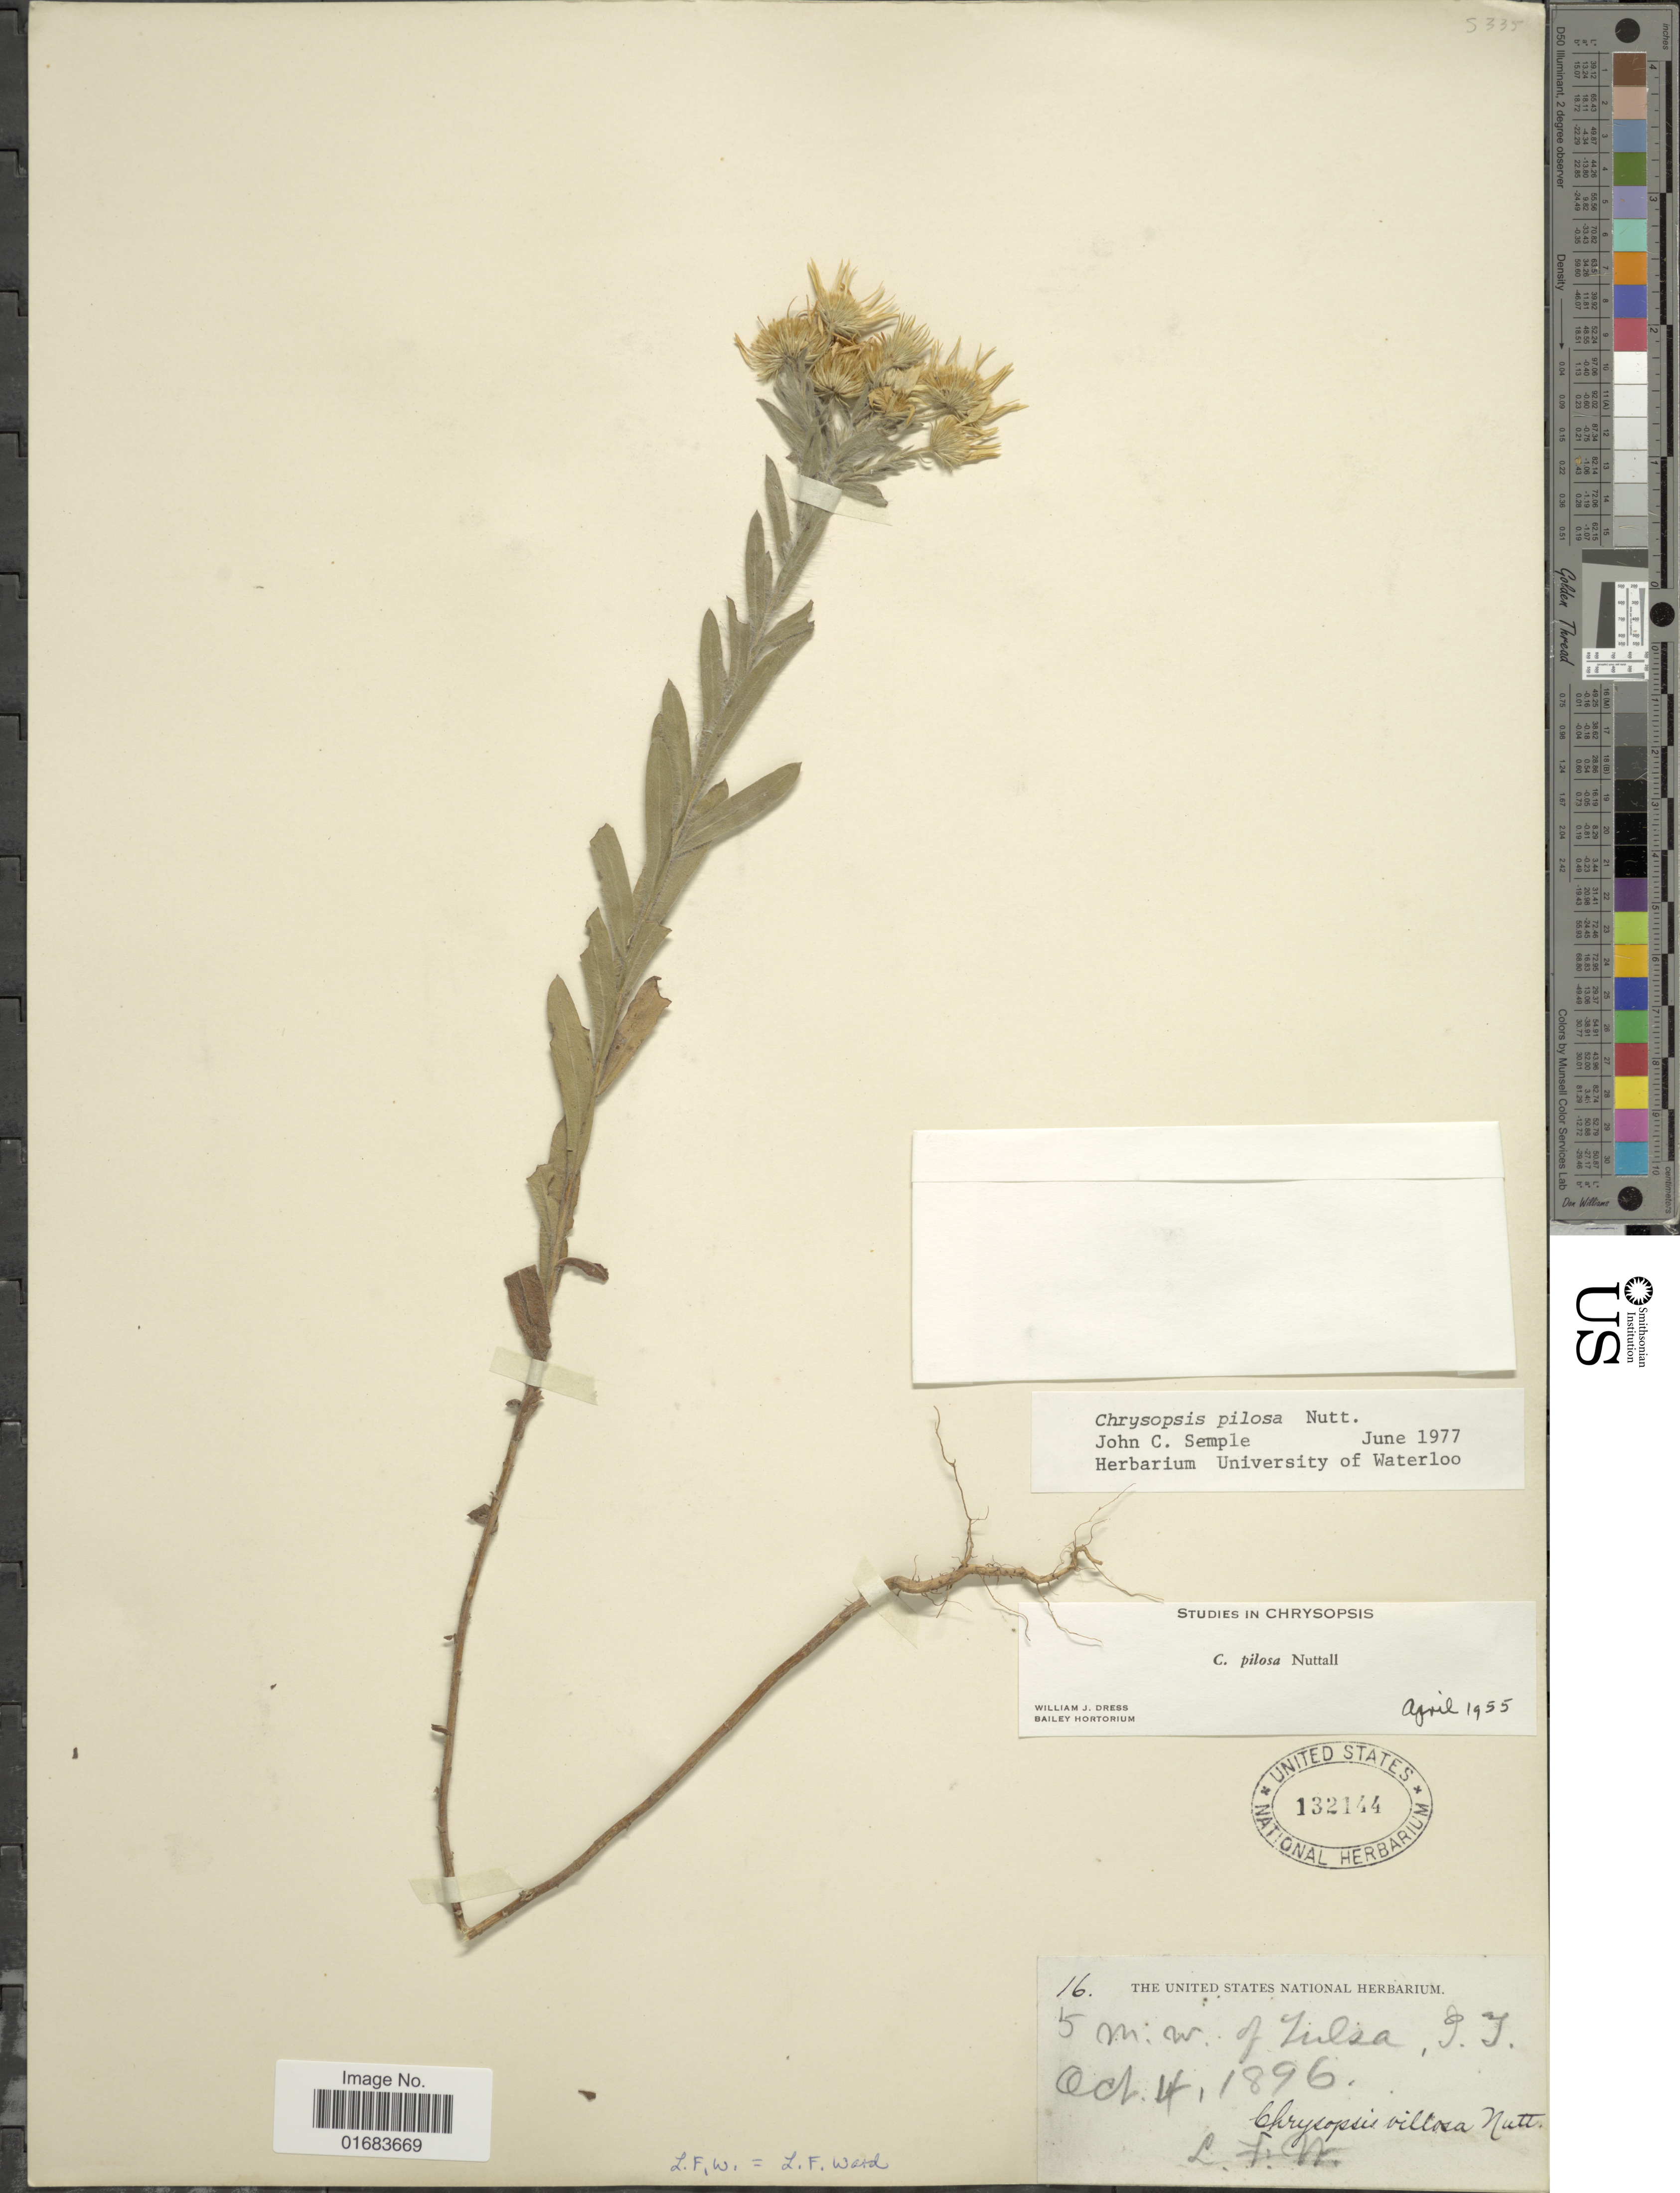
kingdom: Plantae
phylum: Tracheophyta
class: Magnoliopsida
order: Asterales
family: Asteraceae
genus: Chrysopsis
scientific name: Chrysopsis pilosa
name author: Nutt.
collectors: L. Ward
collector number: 16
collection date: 1896-10-04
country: United States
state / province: Oklahoma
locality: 5 m. w. of Tulsa, I.T.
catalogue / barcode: US 132144